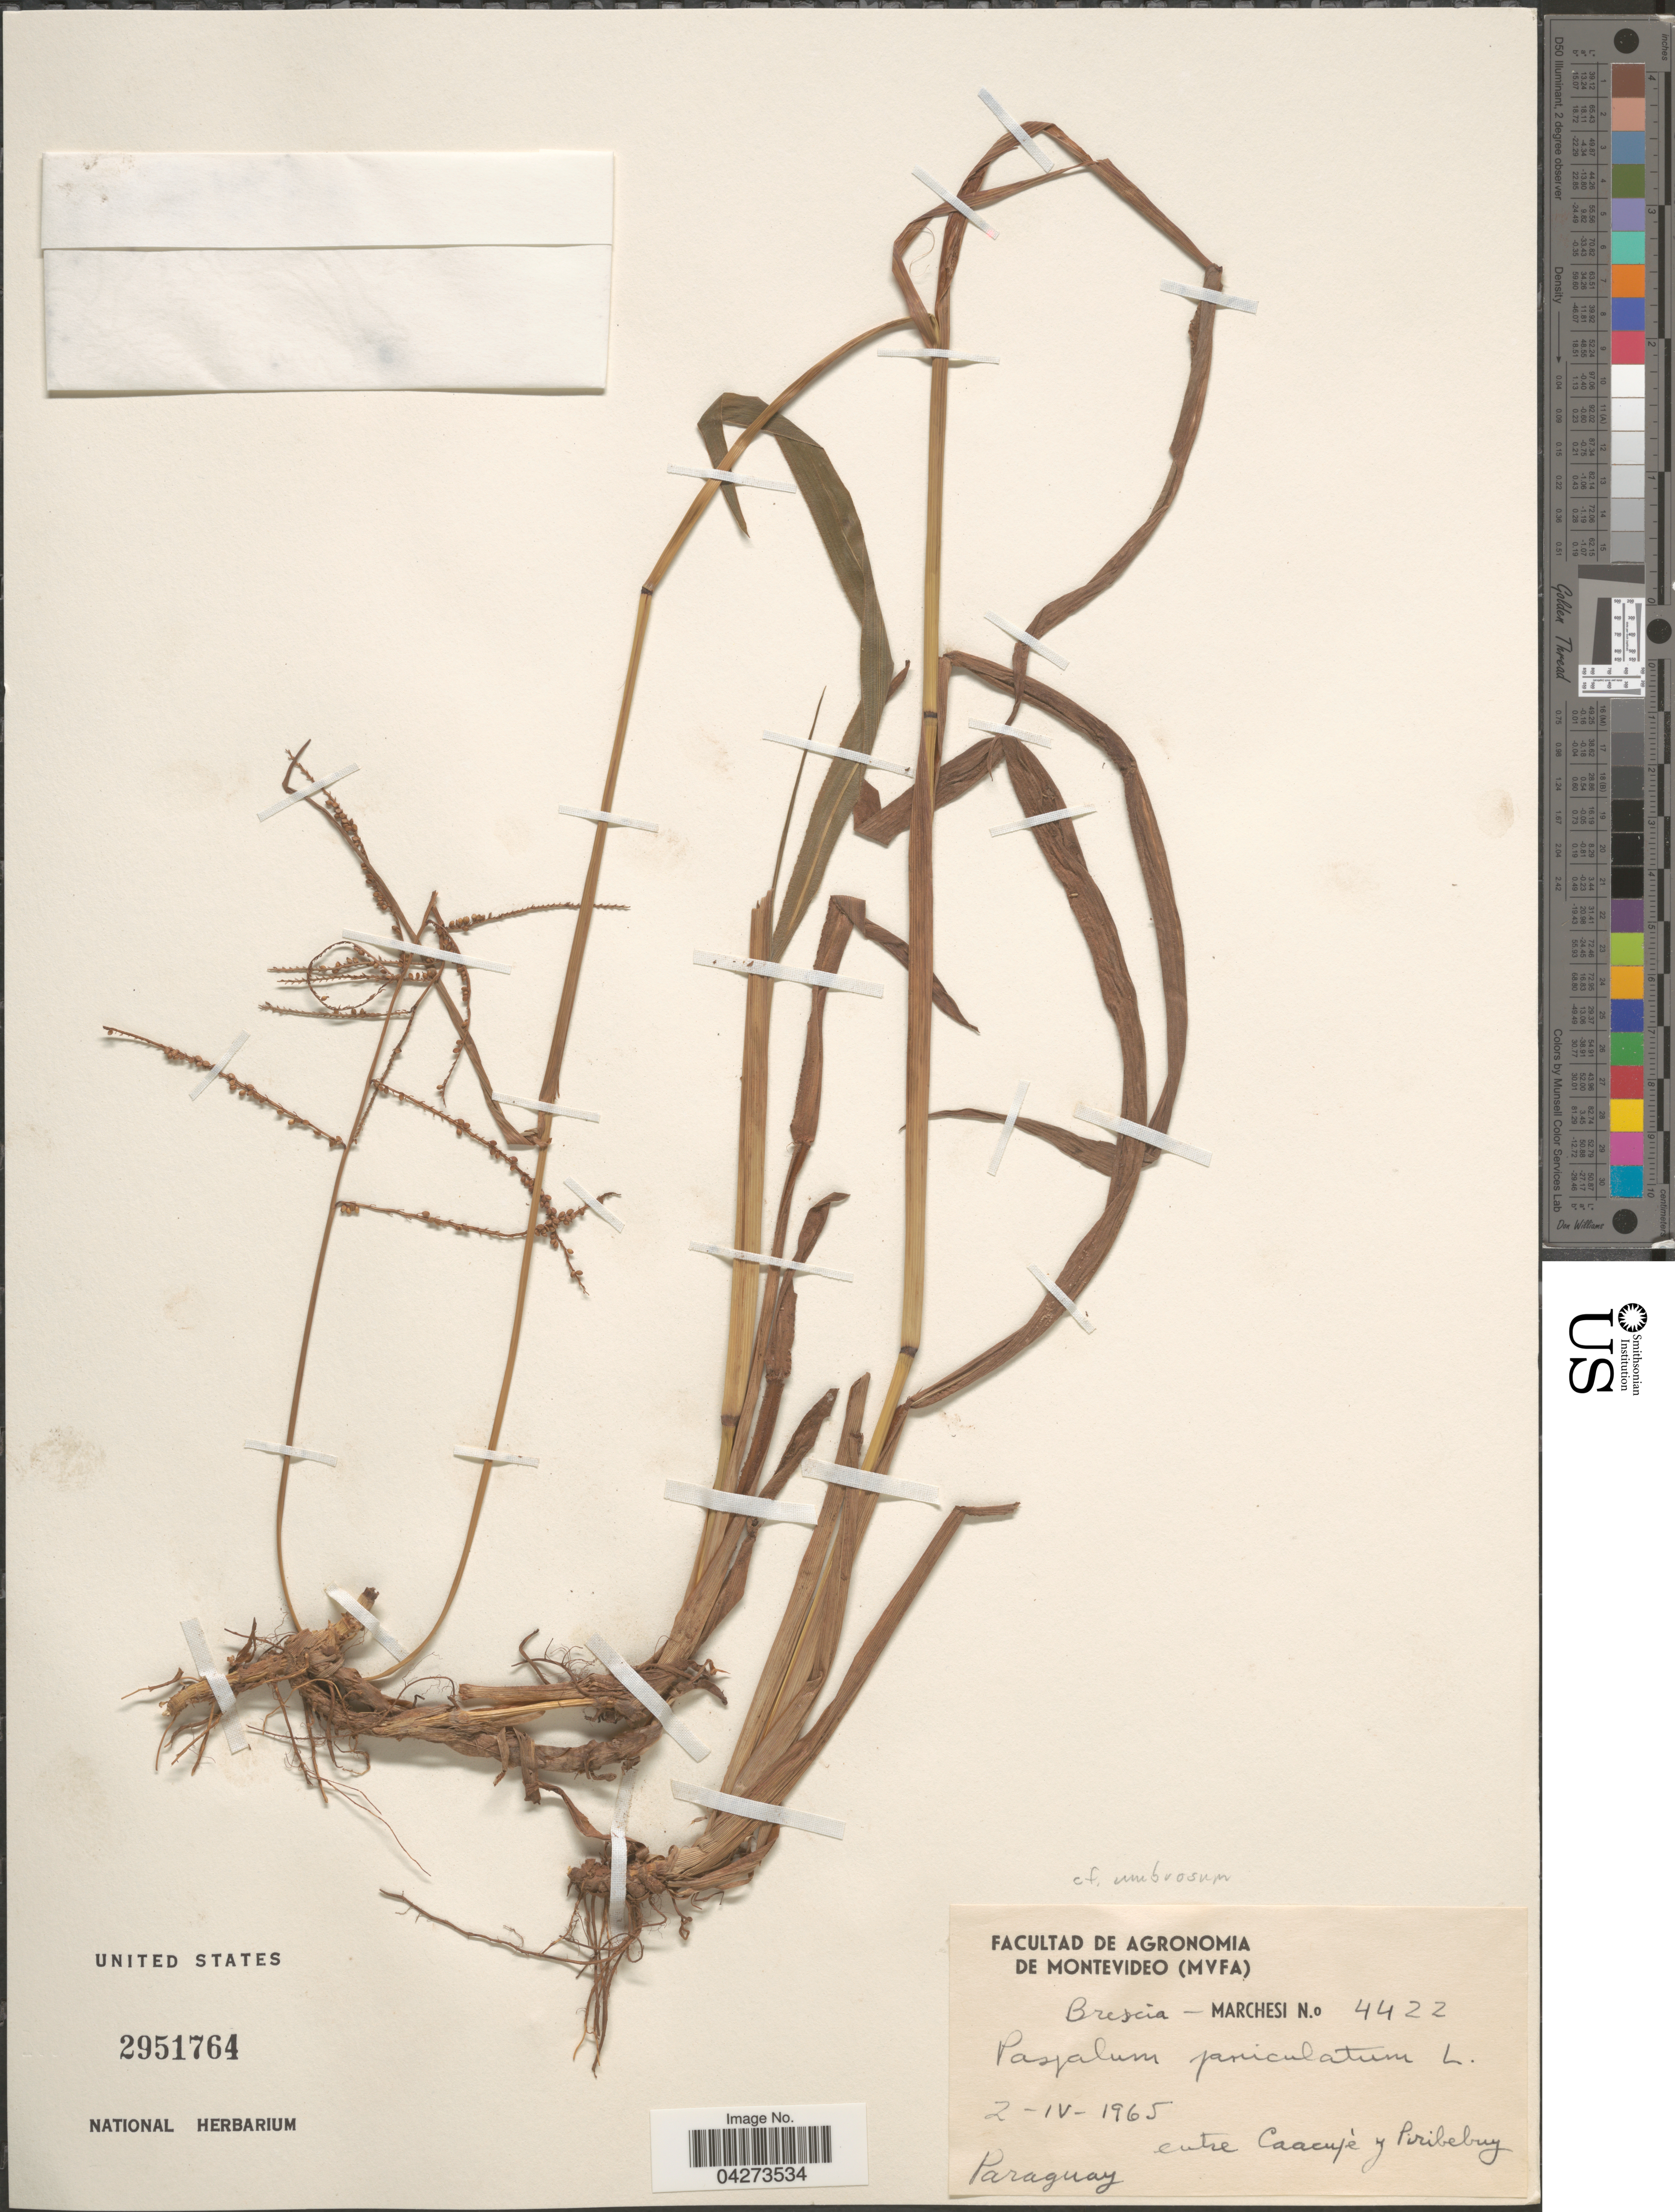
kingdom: Plantae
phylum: Tracheophyta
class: Liliopsida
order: Poales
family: Poaceae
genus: Paspalum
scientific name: Paspalum paniculatum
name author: L.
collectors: -. Brescia & Marchesi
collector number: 4422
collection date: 1965-04-02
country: Paraguay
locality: Entre Caacuyé y Piribebuy.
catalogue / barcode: US 2951764